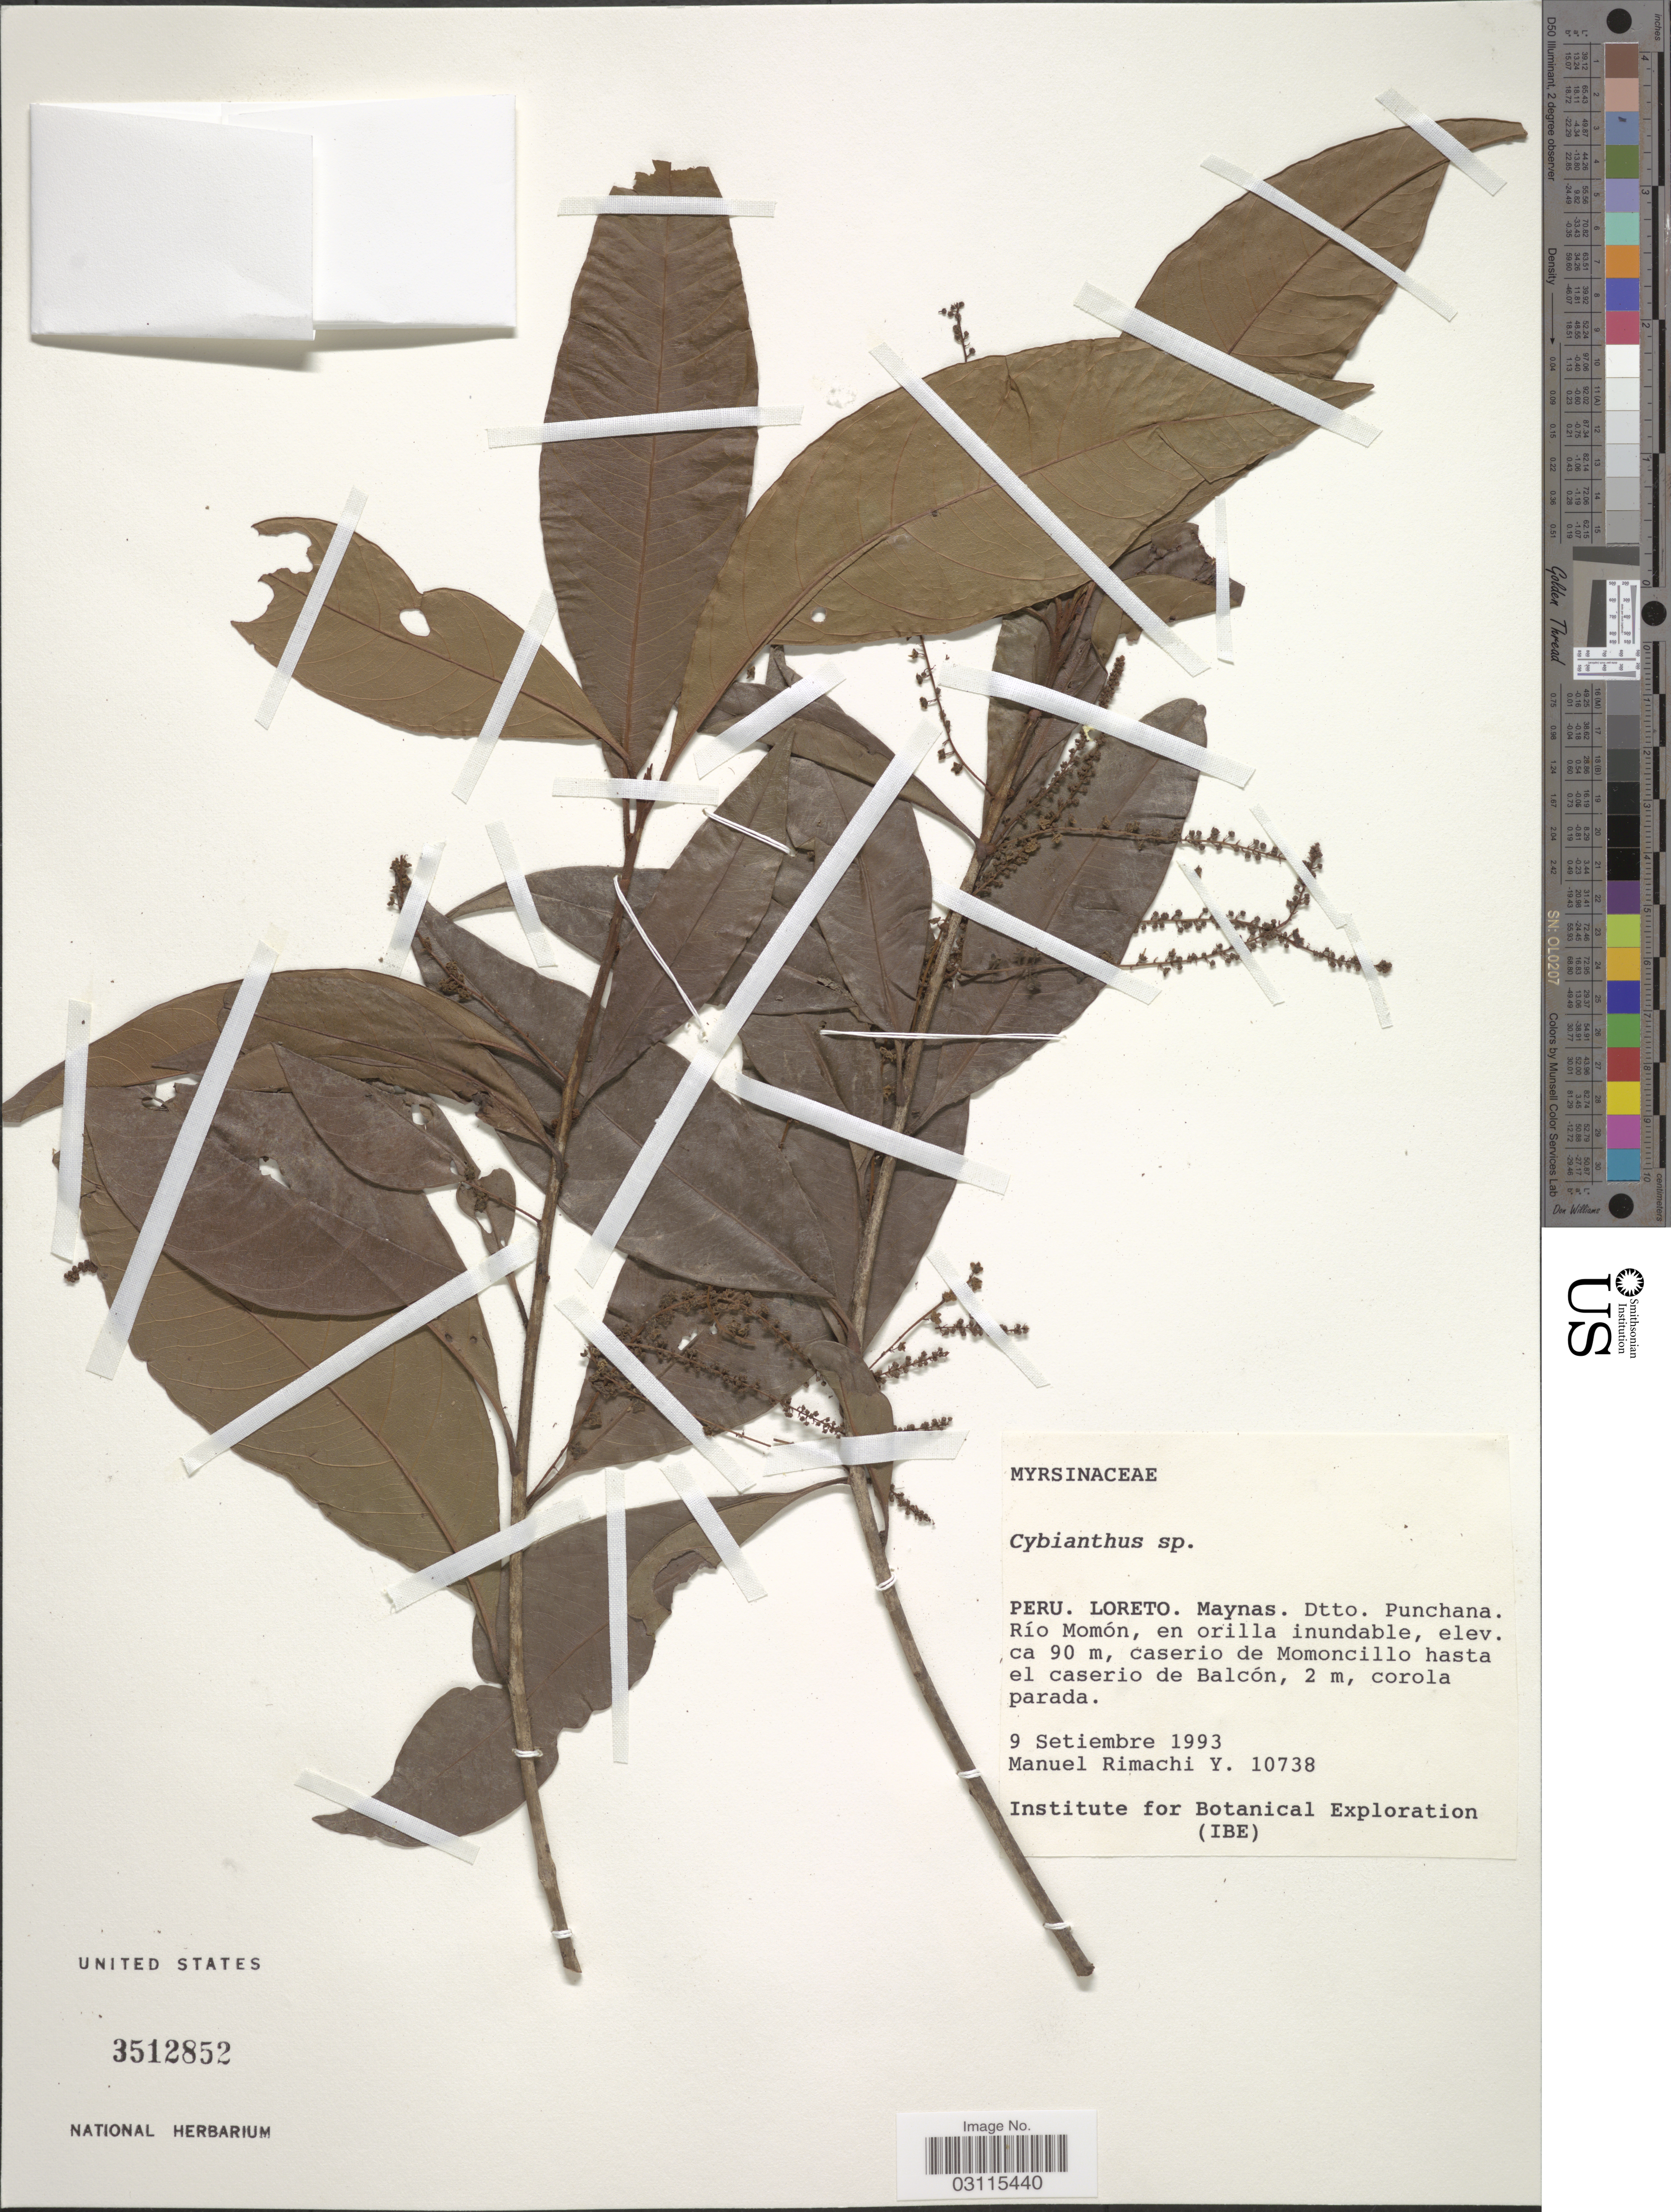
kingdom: Plantae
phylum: Tracheophyta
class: Magnoliopsida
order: Ericales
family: Primulaceae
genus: Cybianthus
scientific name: Cybianthus sp.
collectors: M. Rimachi Y.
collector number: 10738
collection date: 1993-09-09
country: Peru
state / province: Loreto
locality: Maynas. Dtto. Punchana. Río Momón, en orilla inundable, caserio de Momoncillo hasta el caserio del Balcón, 2 m, corola parada.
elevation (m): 90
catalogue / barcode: US 3512852